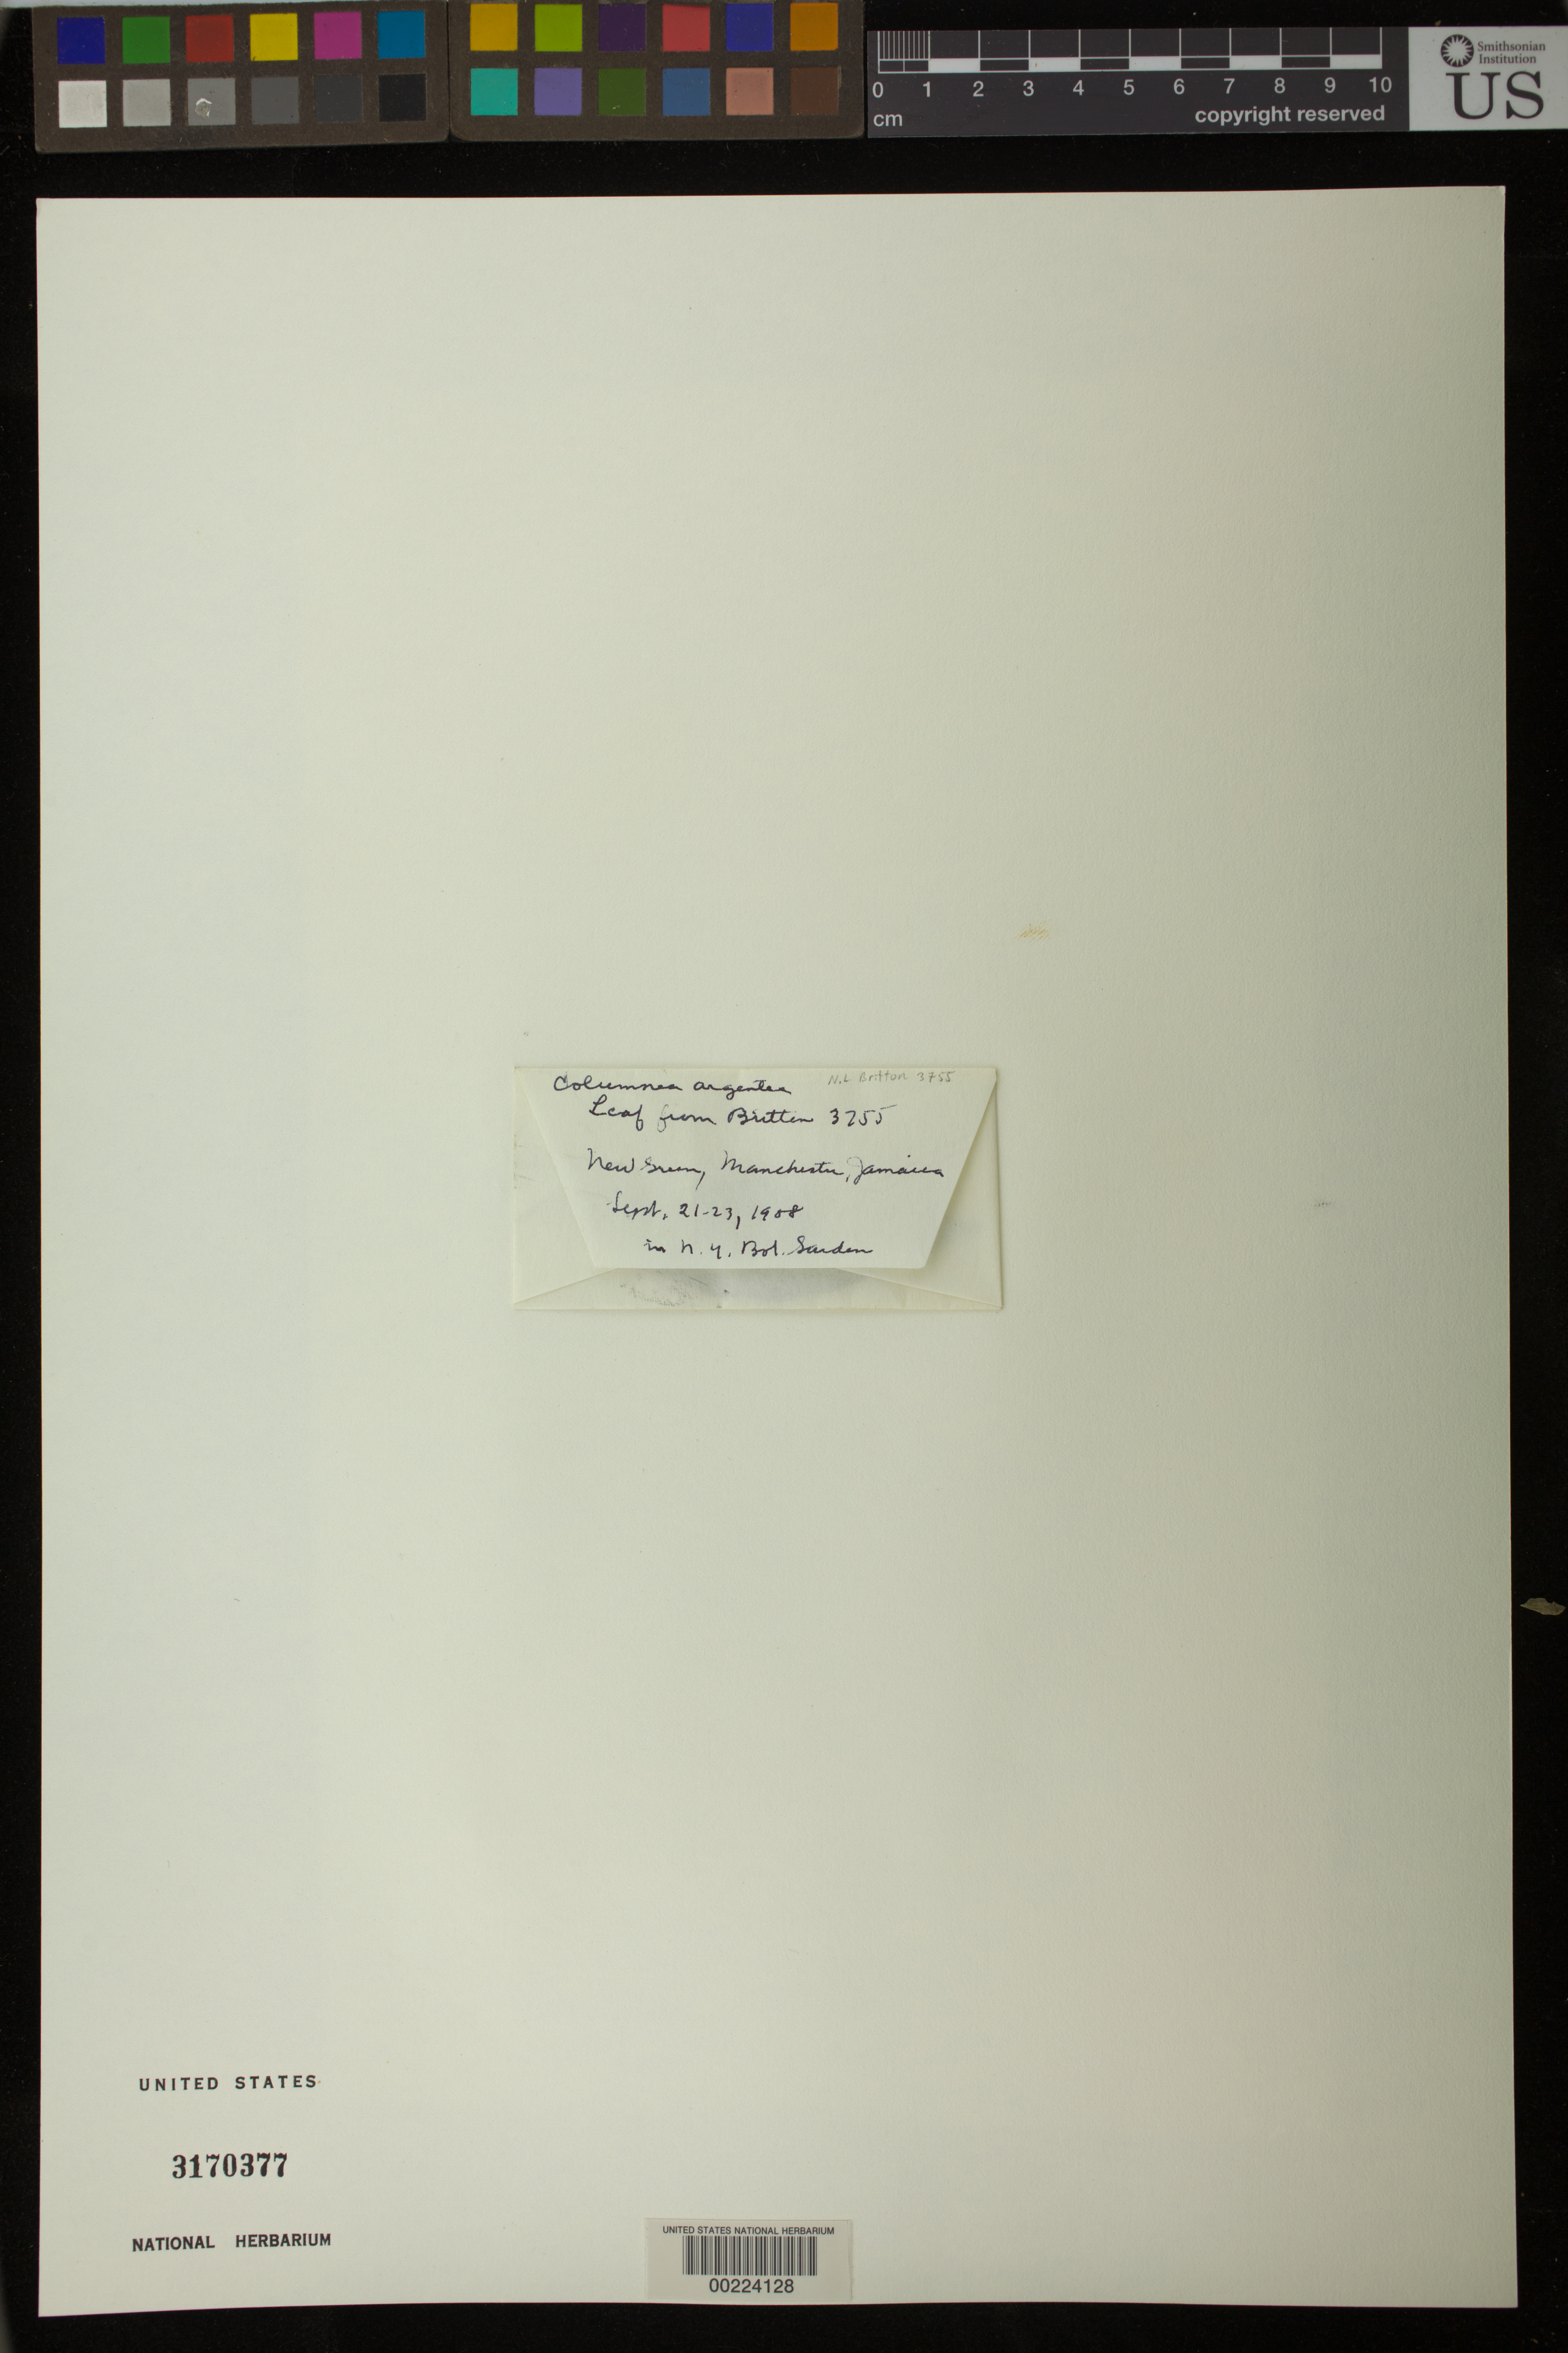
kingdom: Plantae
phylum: Tracheophyta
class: Magnoliopsida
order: Lamiales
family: Gesneriaceae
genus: Columnea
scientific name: Columnea argentea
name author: Griseb.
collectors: N. Britton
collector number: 3755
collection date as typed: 21-23 Sep 1908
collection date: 1908-09-21/1908-09-23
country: Jamaica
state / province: Manchester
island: Jamaica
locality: New Green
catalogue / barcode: US 3170377